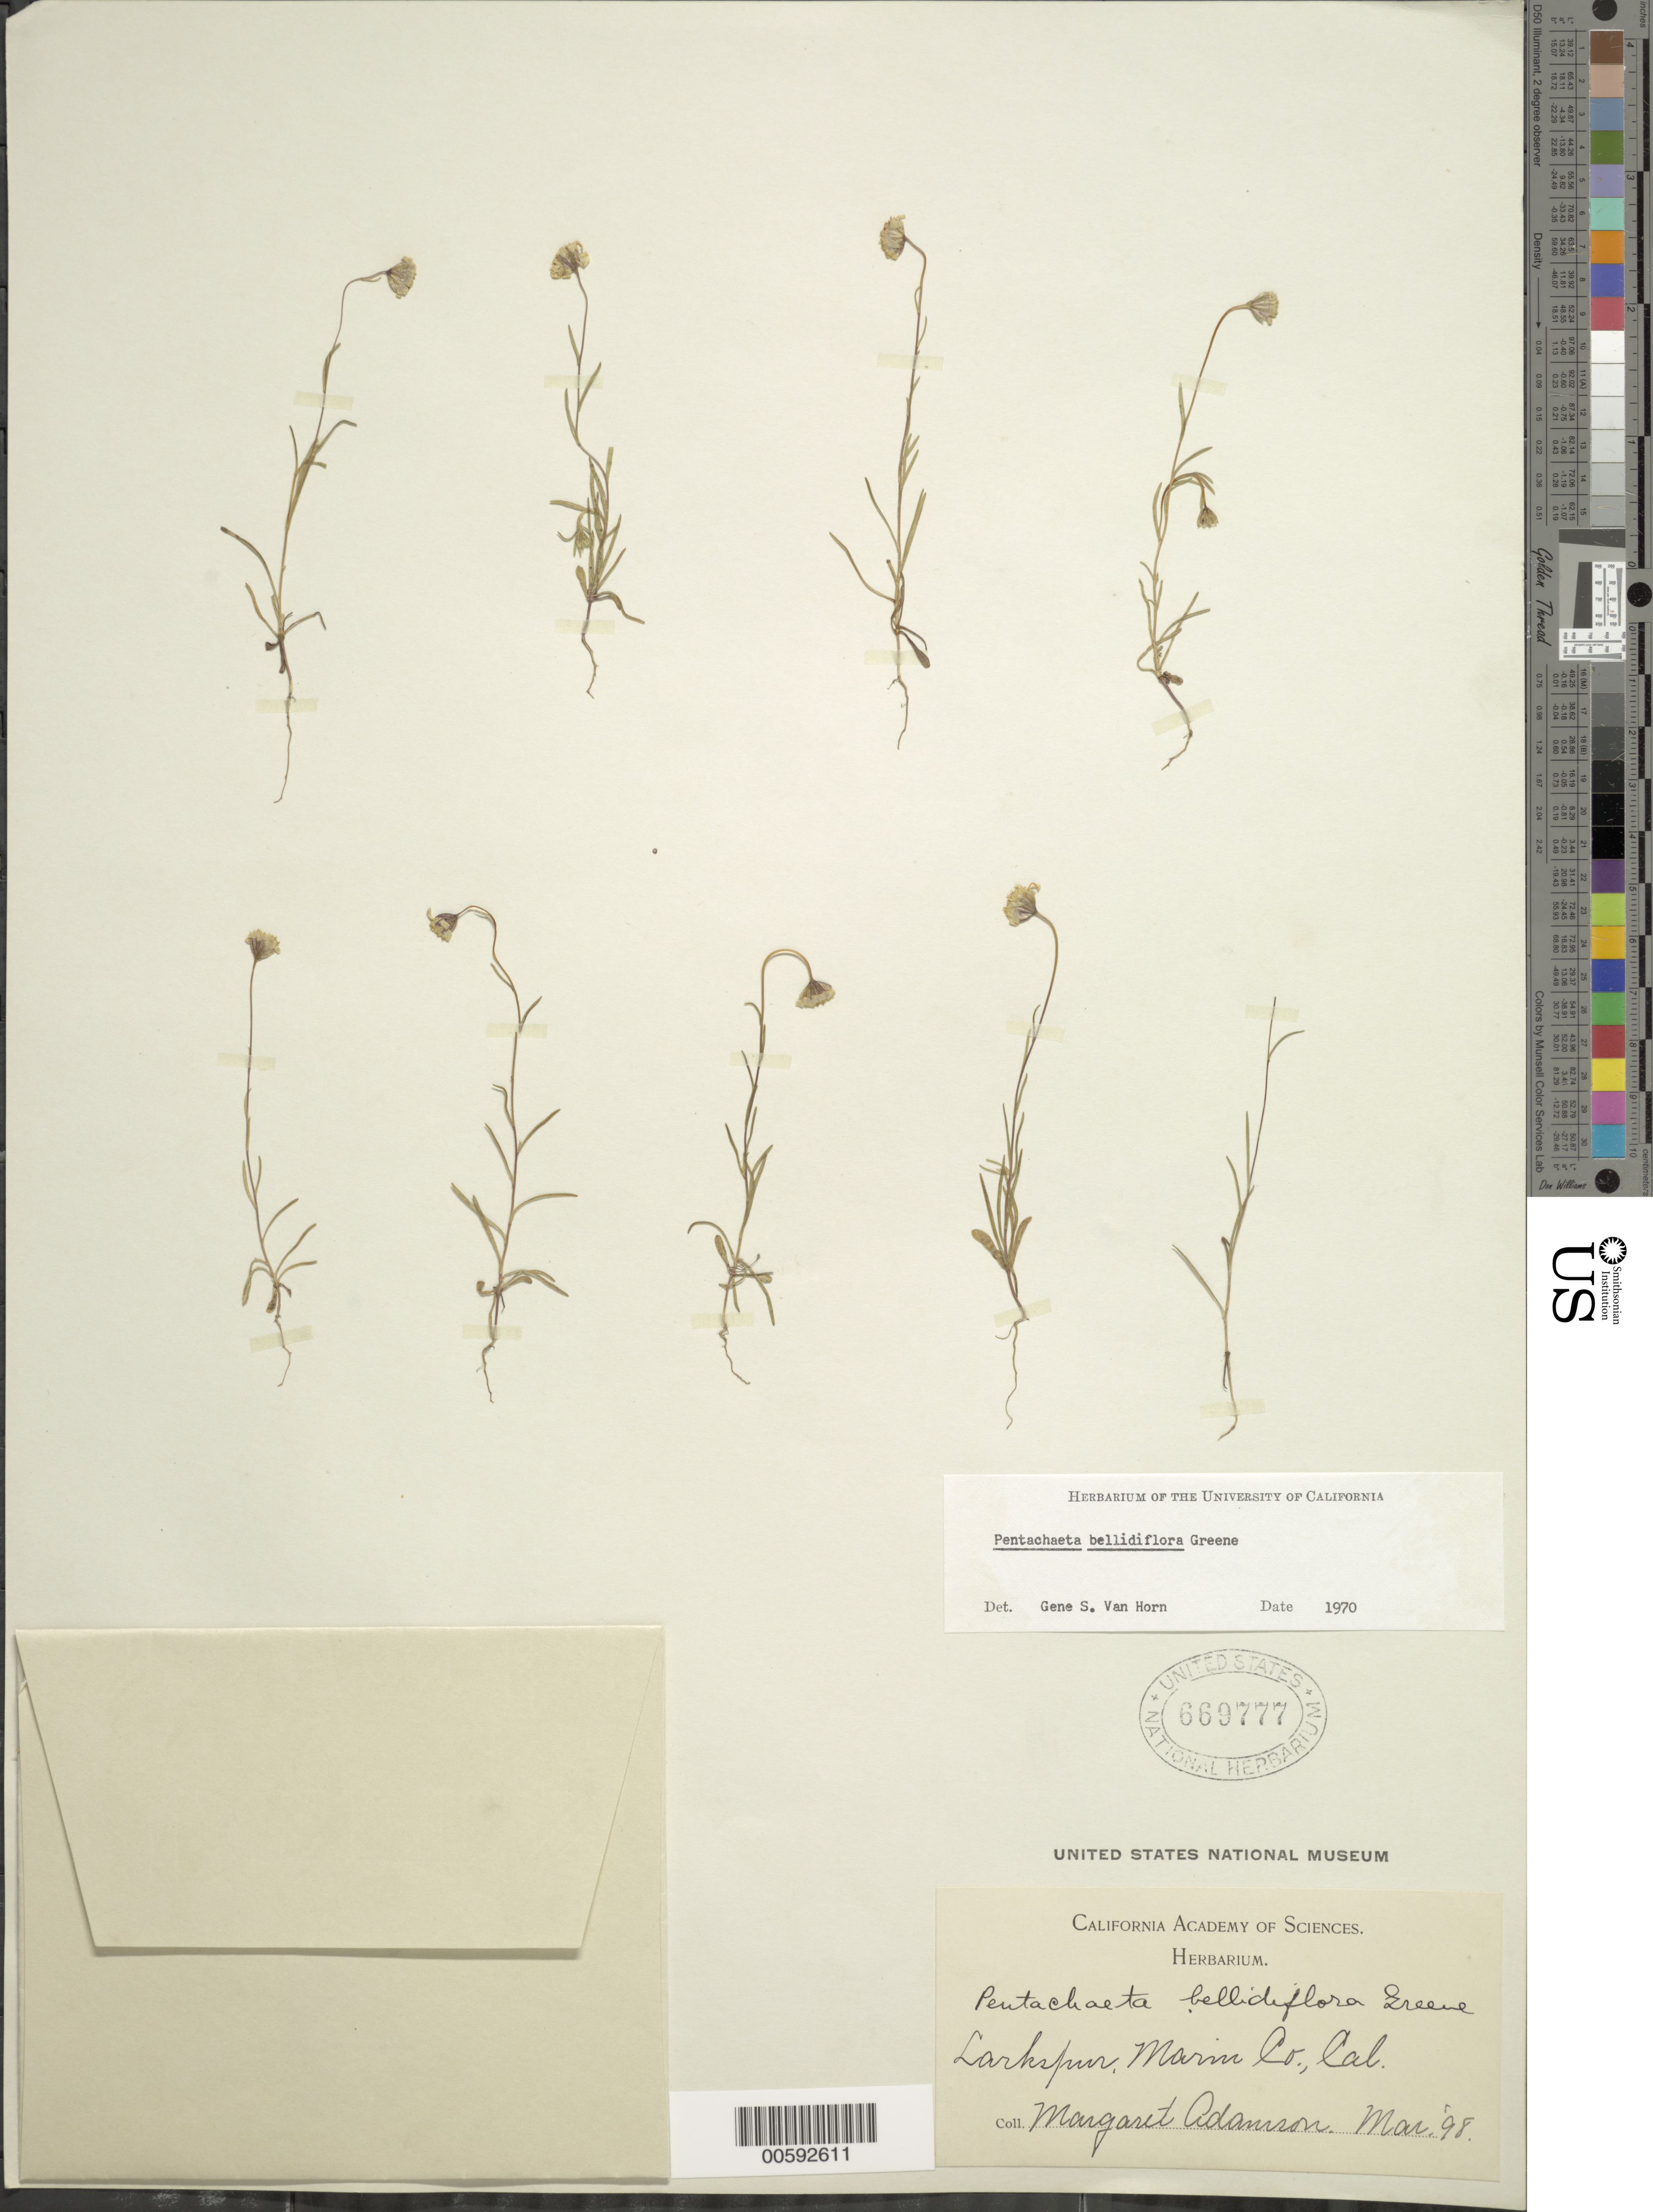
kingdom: Plantae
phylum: Tracheophyta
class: Magnoliopsida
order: Asterales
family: Asteraceae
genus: Pentachaeta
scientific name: Pentachaeta bellidiflora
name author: Greene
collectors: M. Adamson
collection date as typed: Mar 1898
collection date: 1898-03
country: United States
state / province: California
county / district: Marin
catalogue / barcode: US 669777